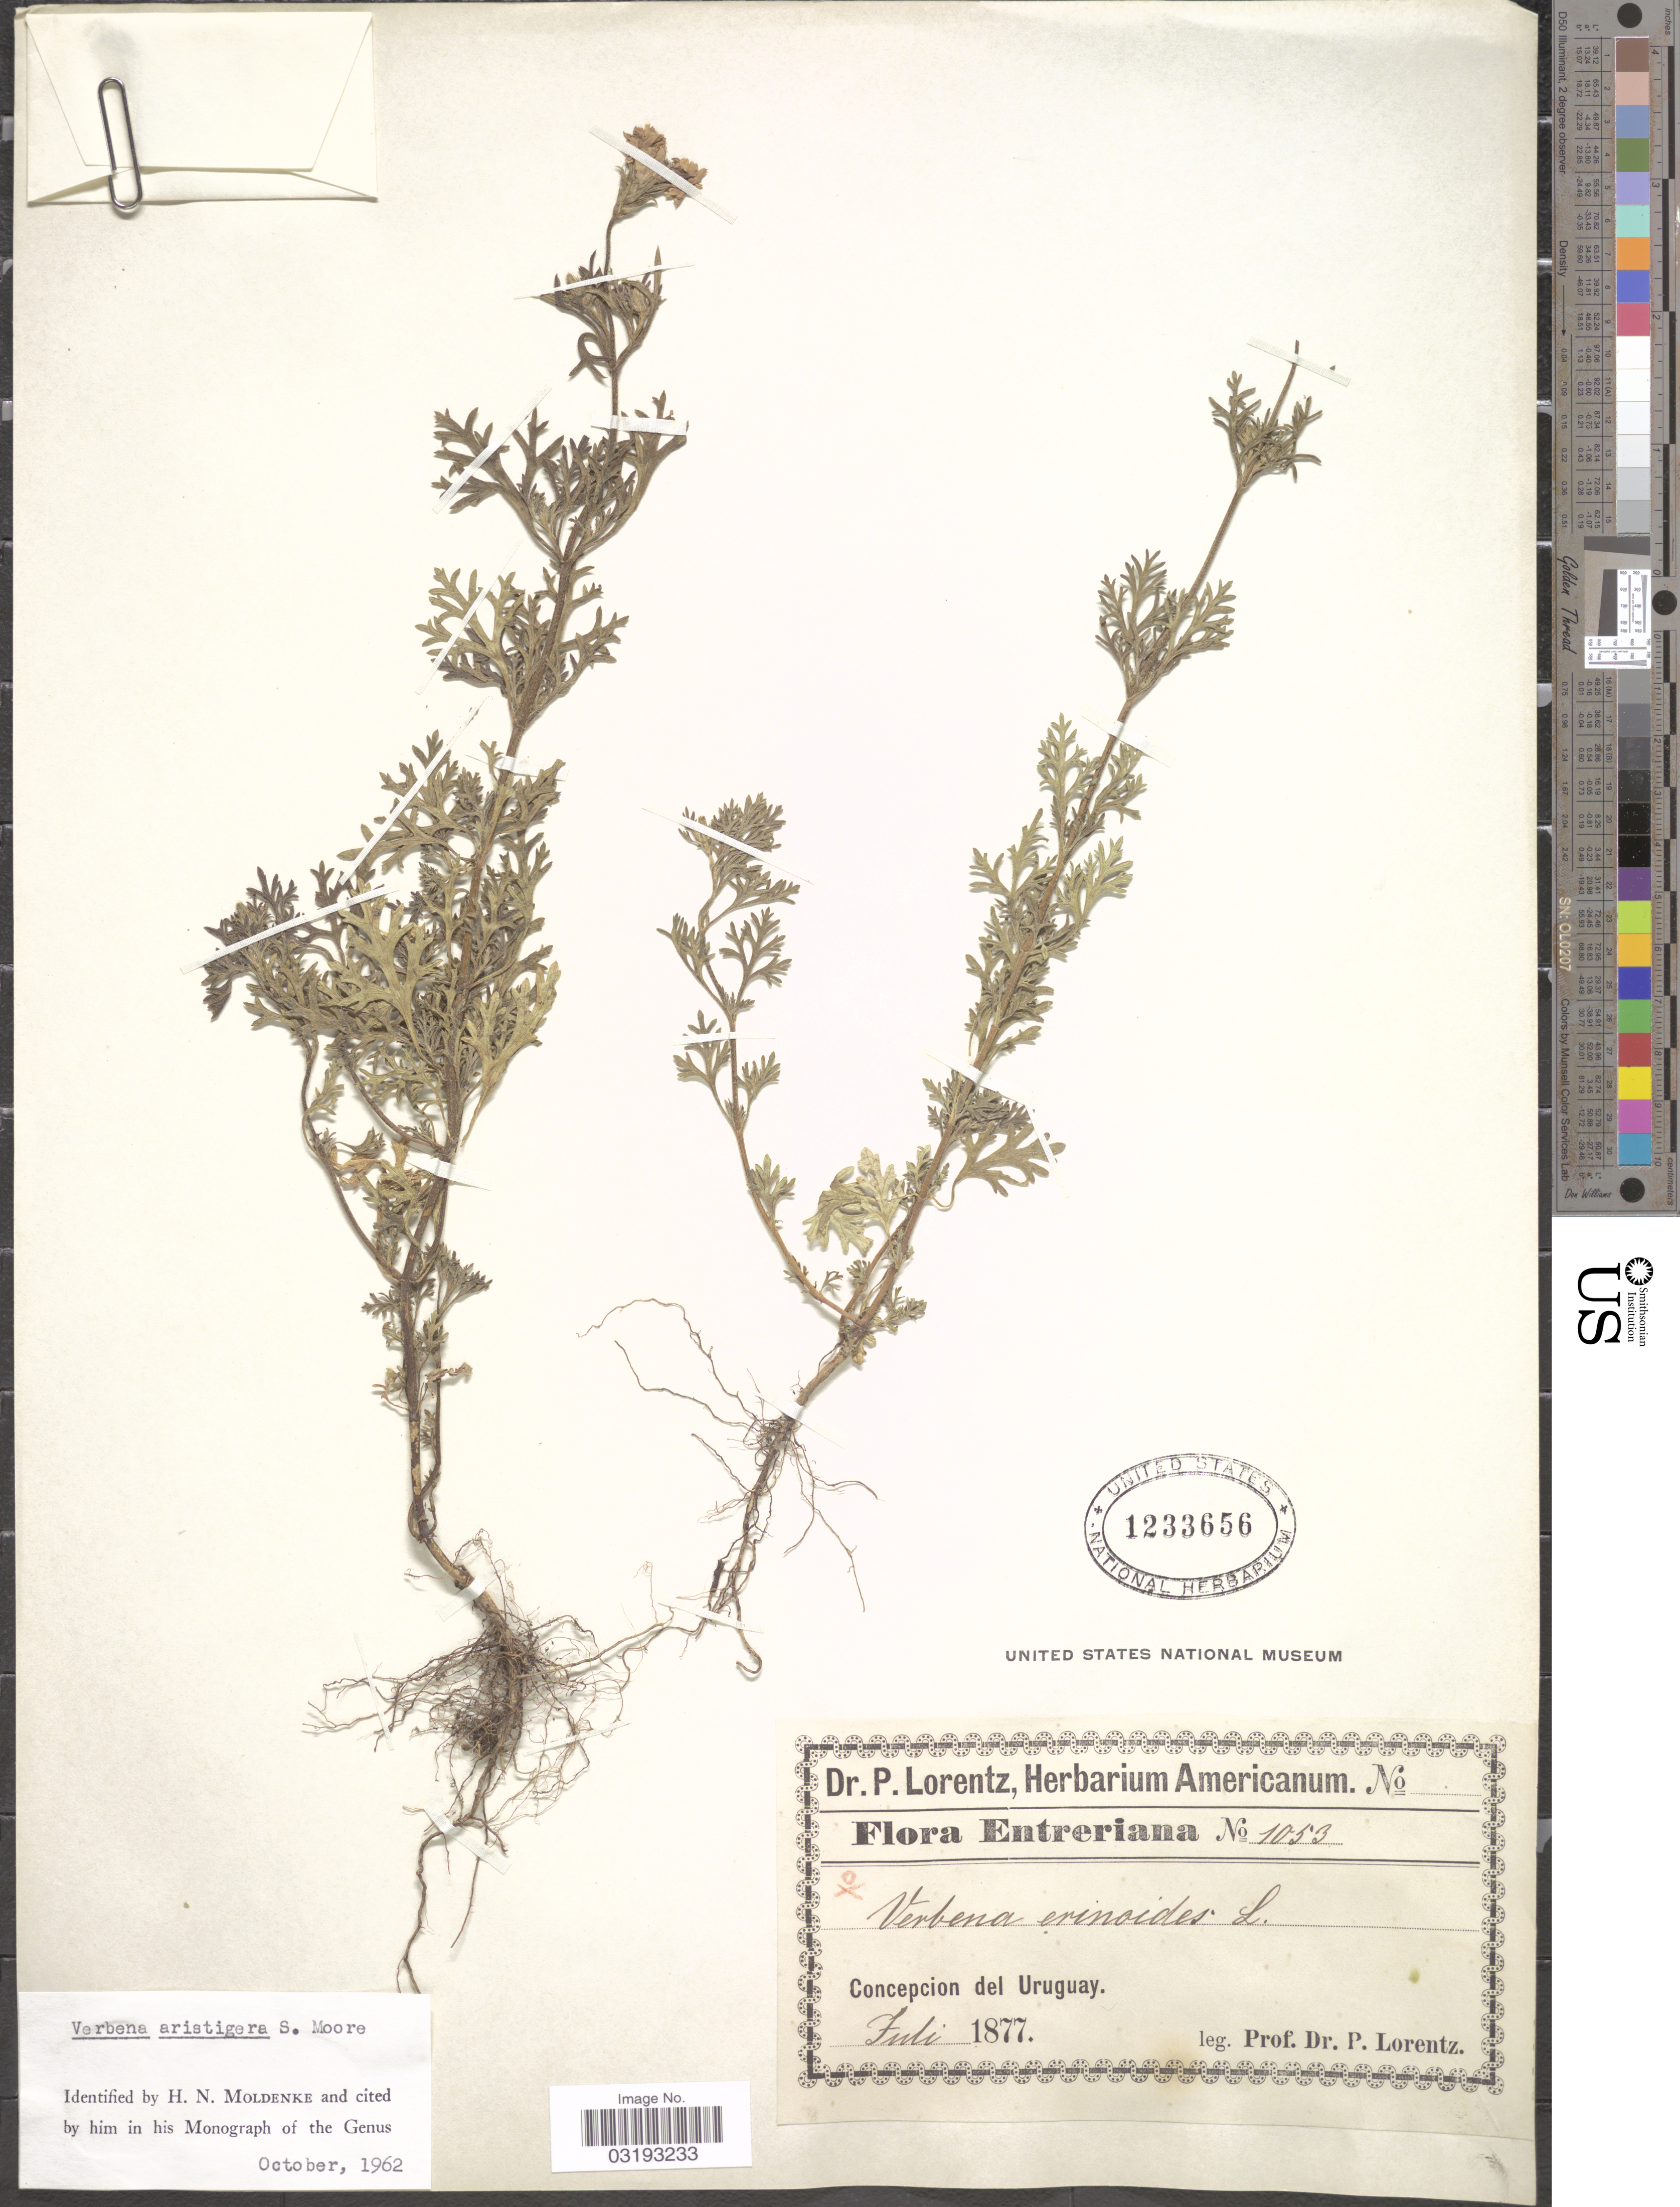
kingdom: Plantae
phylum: Tracheophyta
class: Magnoliopsida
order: Lamiales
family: Verbenaceae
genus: Verbena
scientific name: Verbena aristigera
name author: S. Moore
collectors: P. G. Lorentz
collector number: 1053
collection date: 1877-07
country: Uruguay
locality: Concepcion del Uruguay.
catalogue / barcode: US 1233656